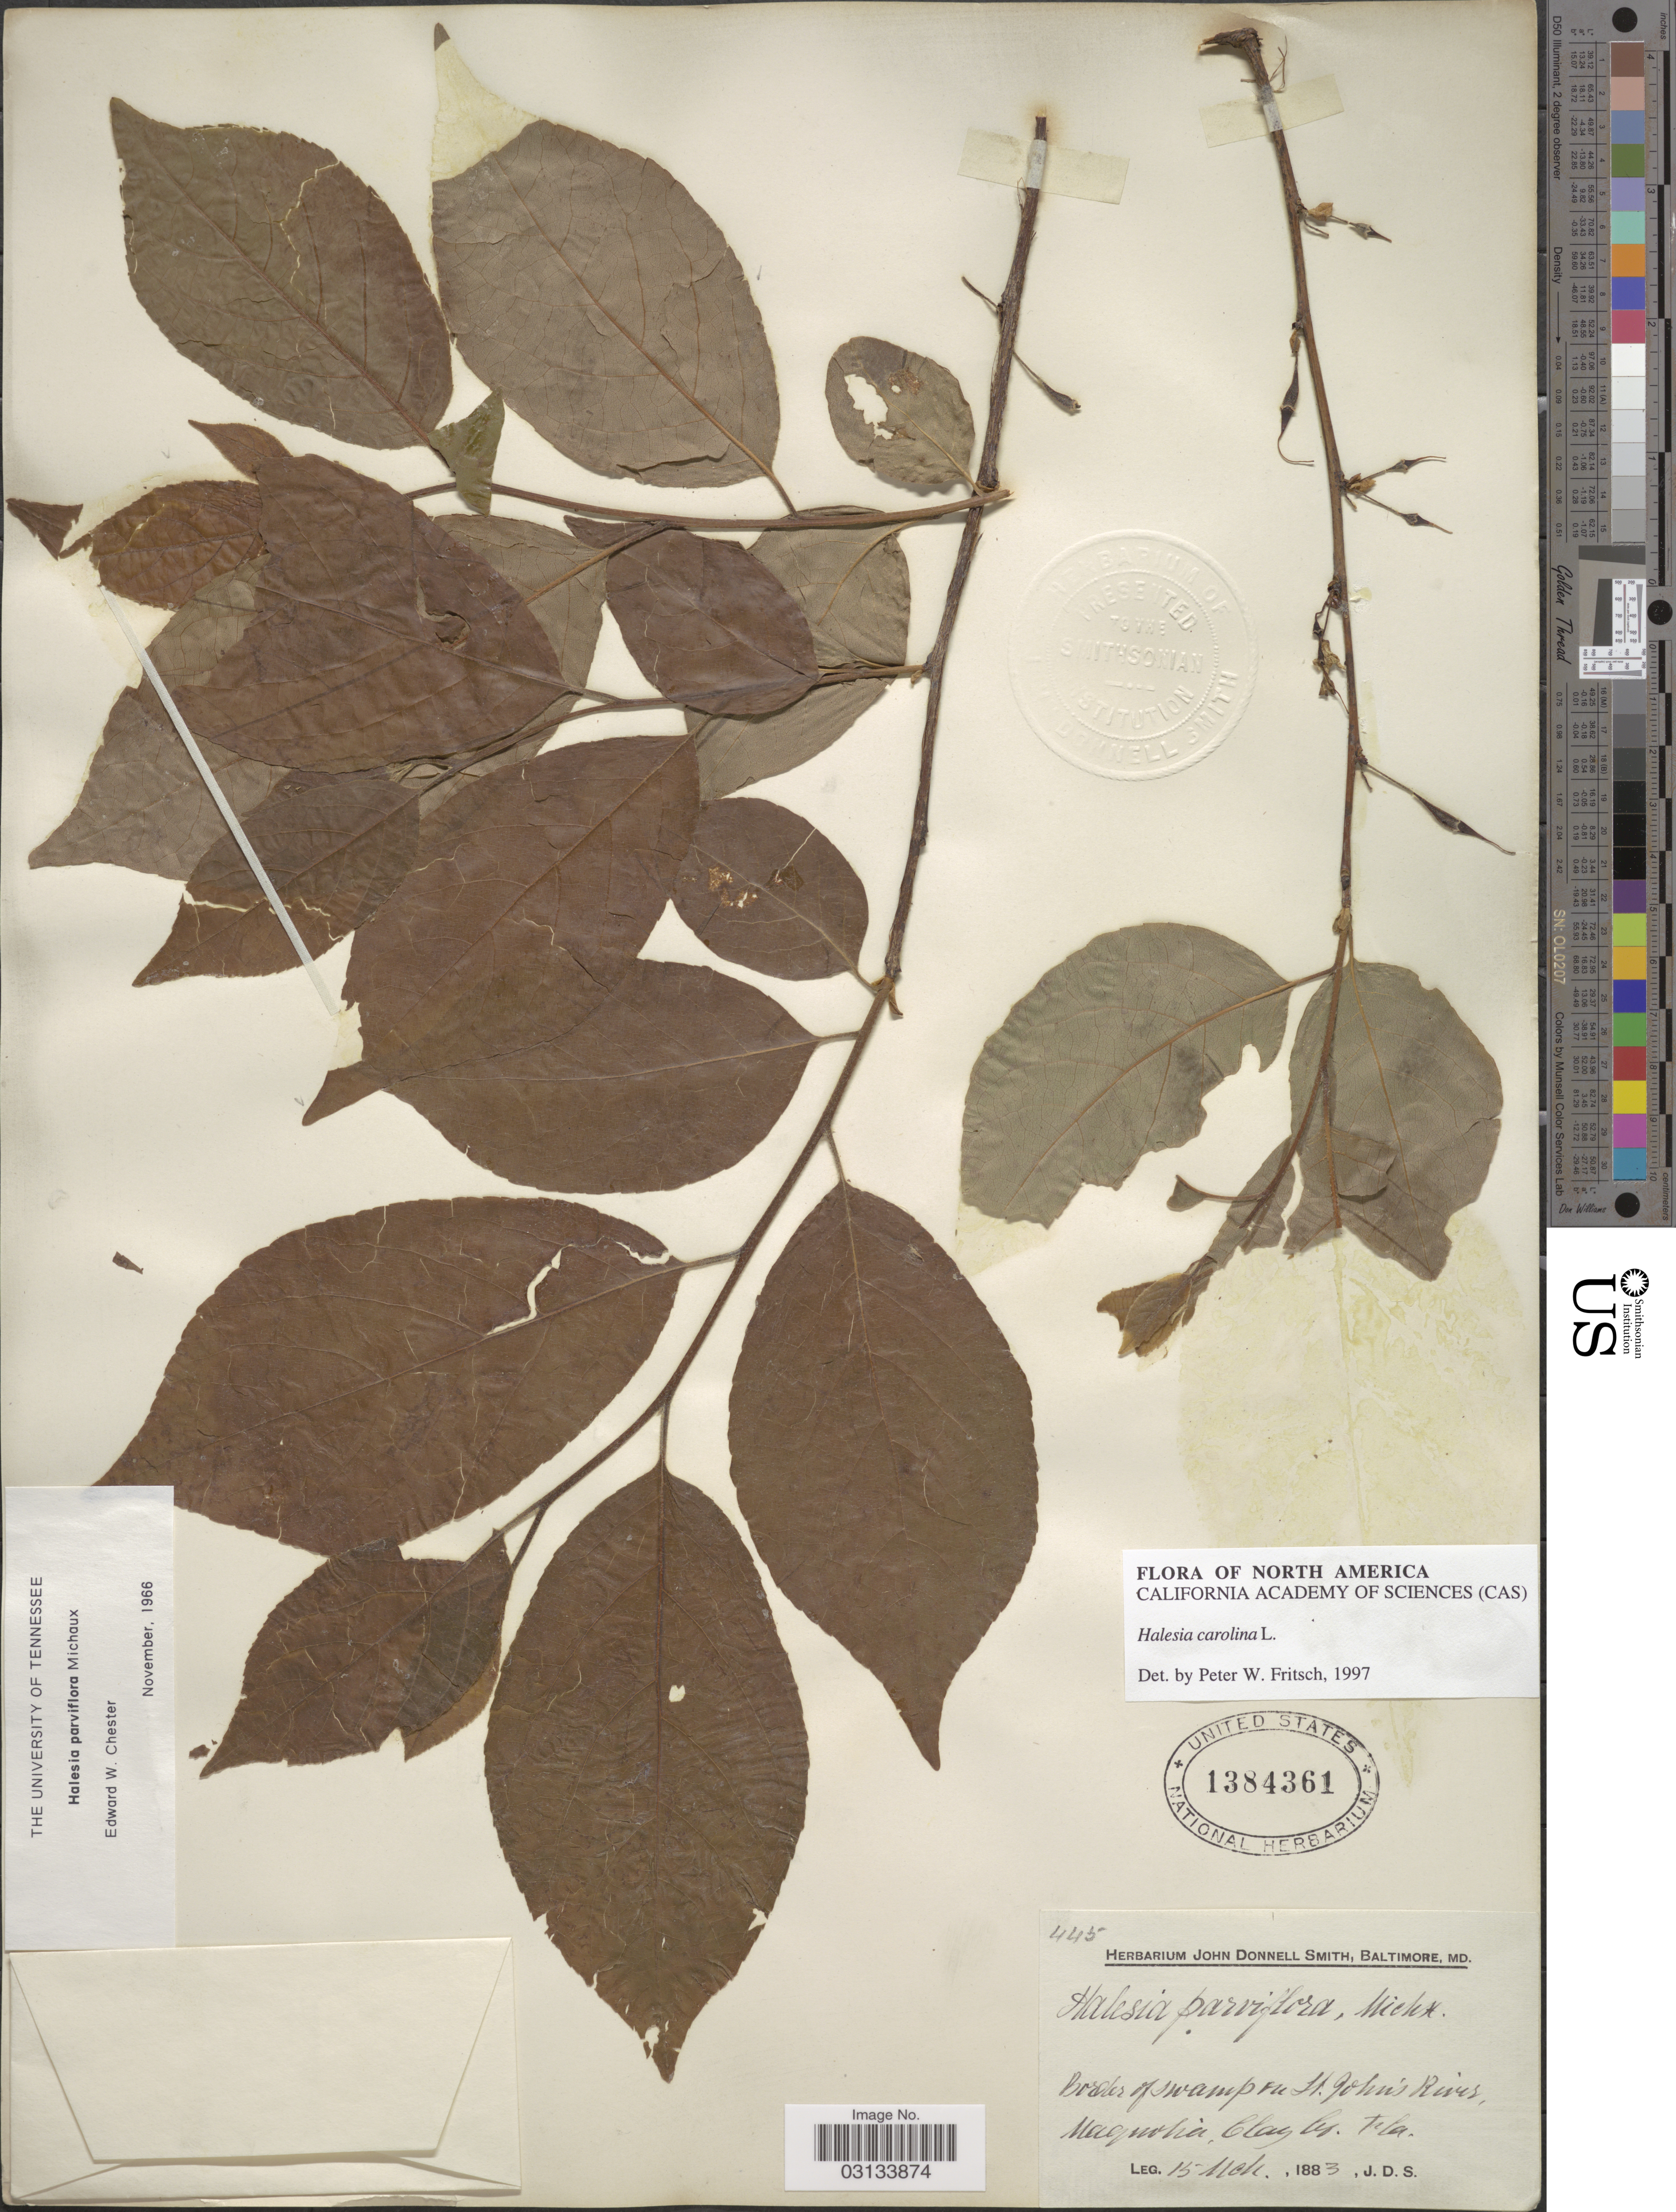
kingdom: Plantae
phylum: Tracheophyta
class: Magnoliopsida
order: Ericales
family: Styracaceae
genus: Halesia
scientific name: Halesia carolina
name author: L.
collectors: J. Donnell Smith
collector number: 445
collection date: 1883-03-15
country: United States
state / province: Florida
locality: Border of swamp on St. John's River, Magnolia, Clay Co. Fla.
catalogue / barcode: US 1384361